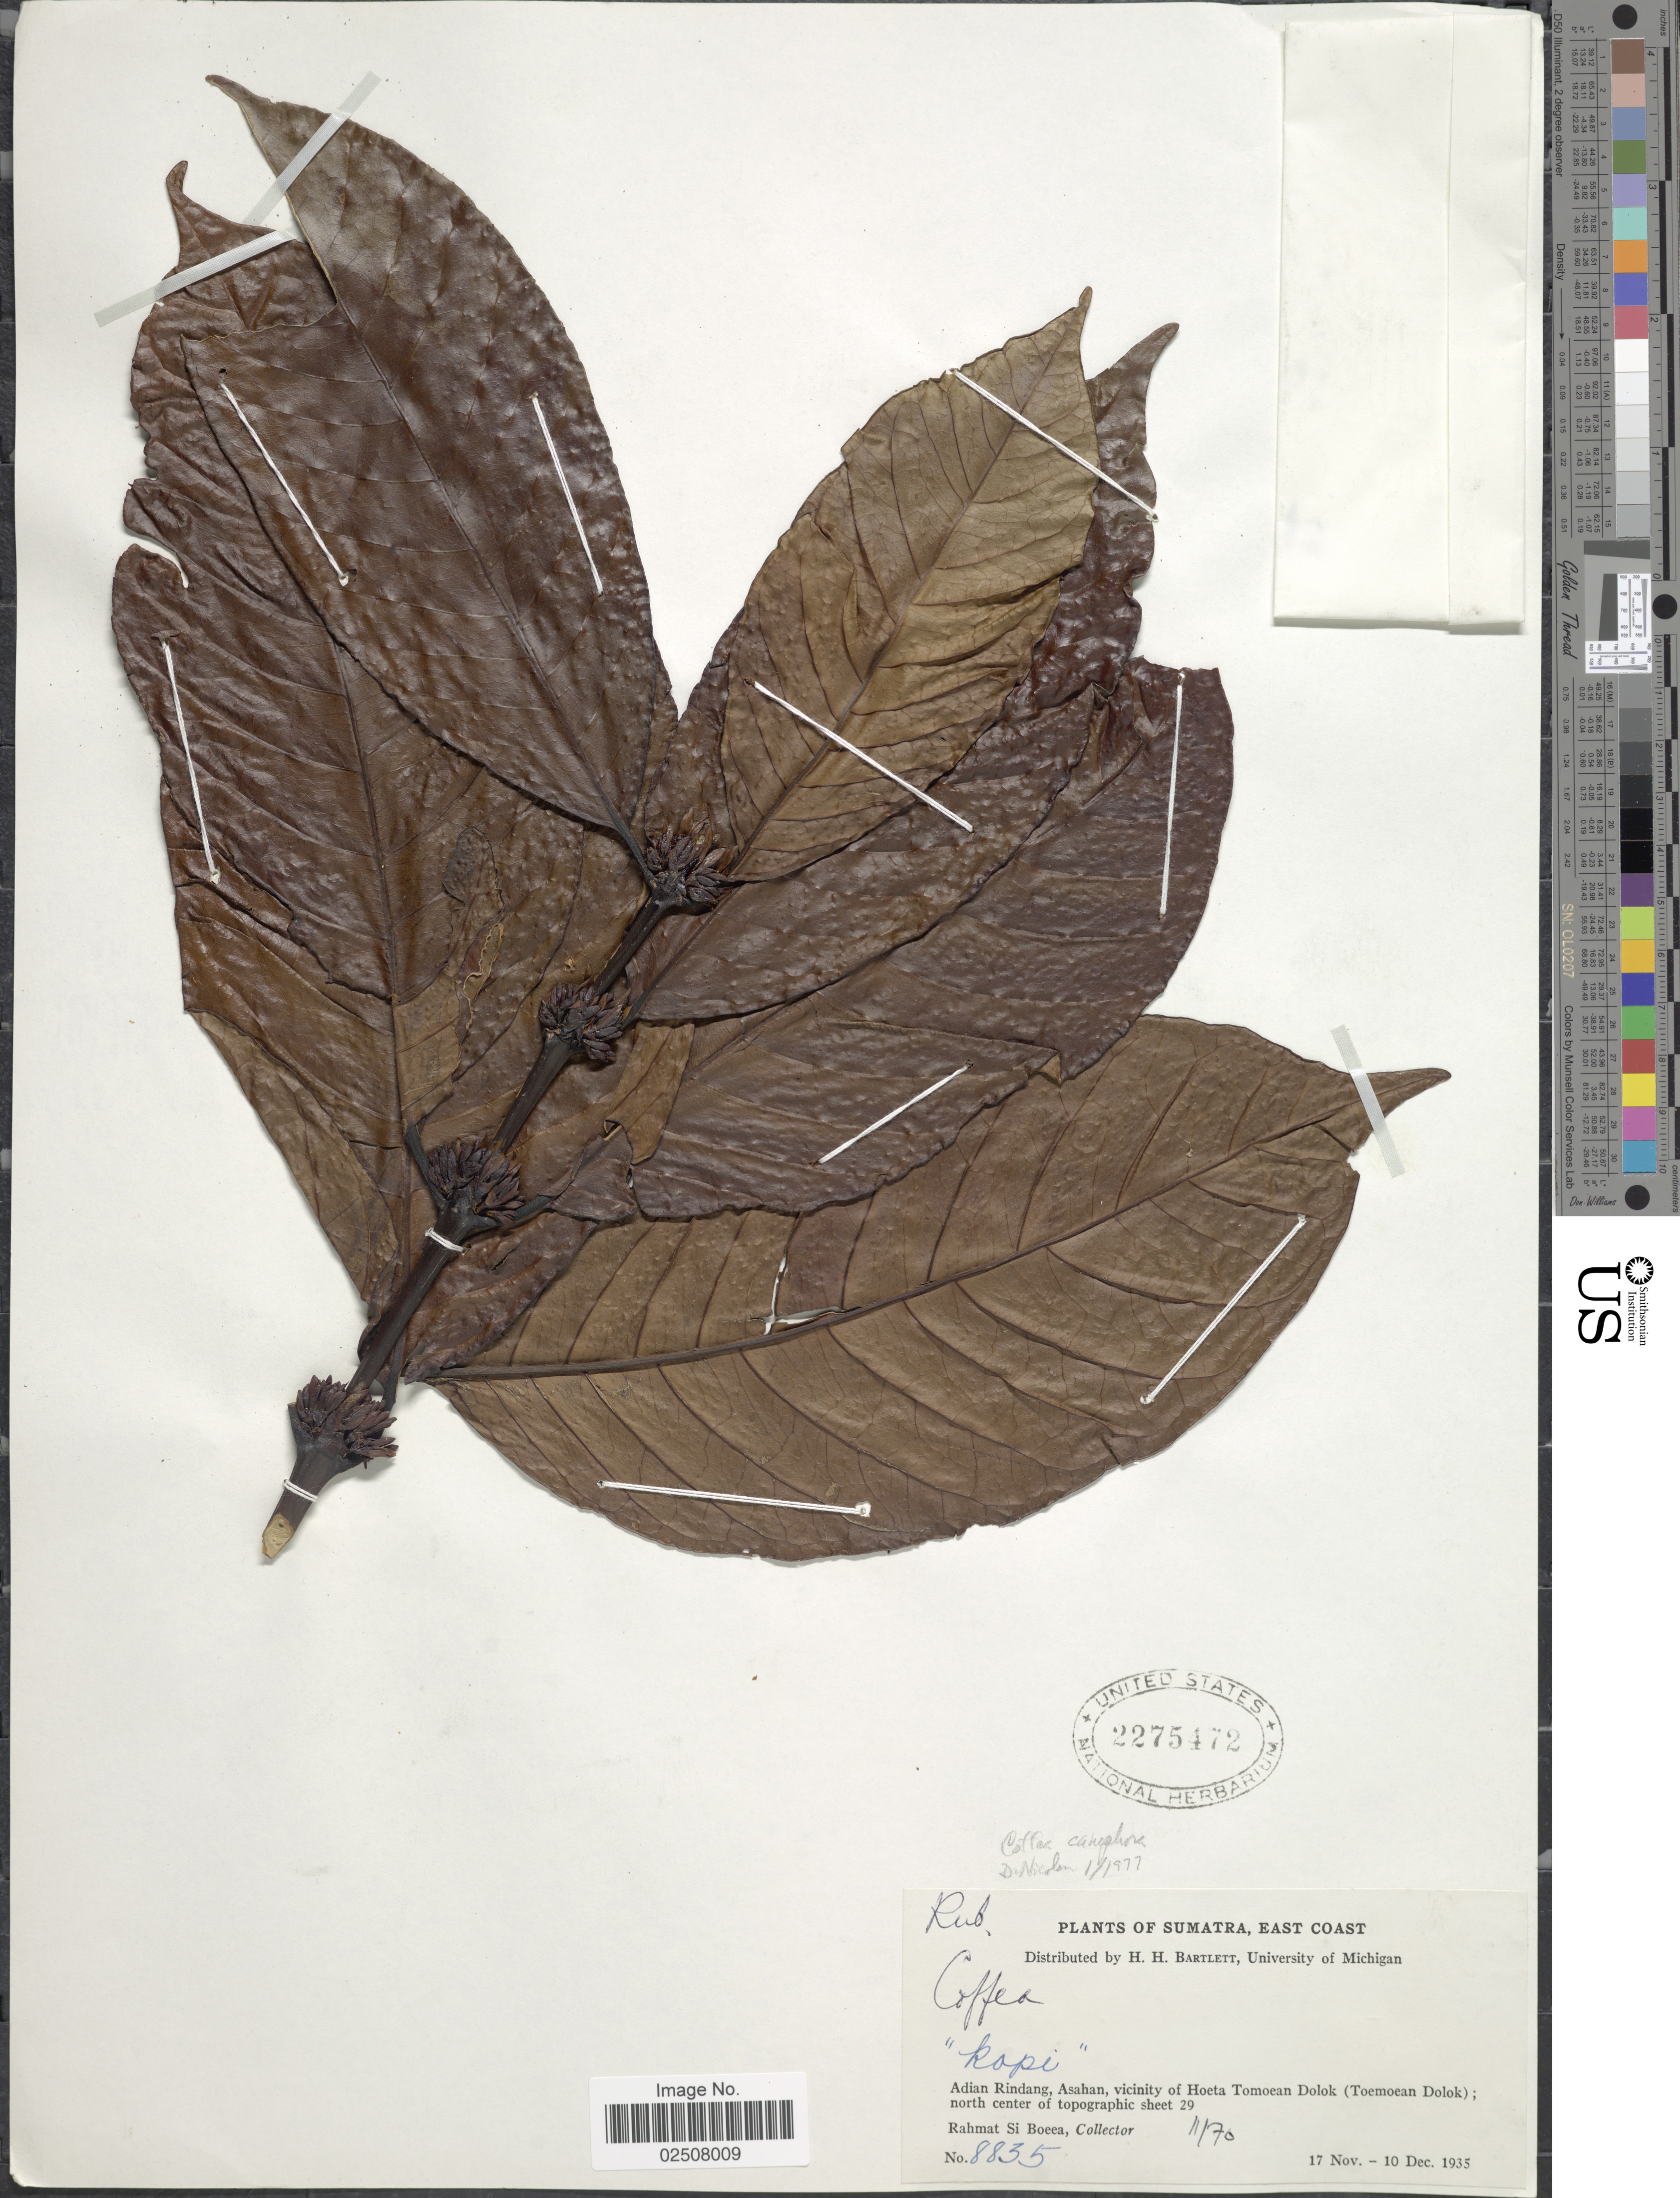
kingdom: Plantae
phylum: Tracheophyta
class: Magnoliopsida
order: Gentianales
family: Rubiaceae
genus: Coffea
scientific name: Coffea canephora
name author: Pierre ex A. Cunn.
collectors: Rahmat Si Boeea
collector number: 8835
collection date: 1935-11-17/1935-12-12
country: Indonesia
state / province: Sumatra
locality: East Coast, Adian Rindang, Asahan, vicinity of Hoeta Tomoean Dolok (Toemoean Dolok); north center of topographic sheet 29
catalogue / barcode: US 2275472